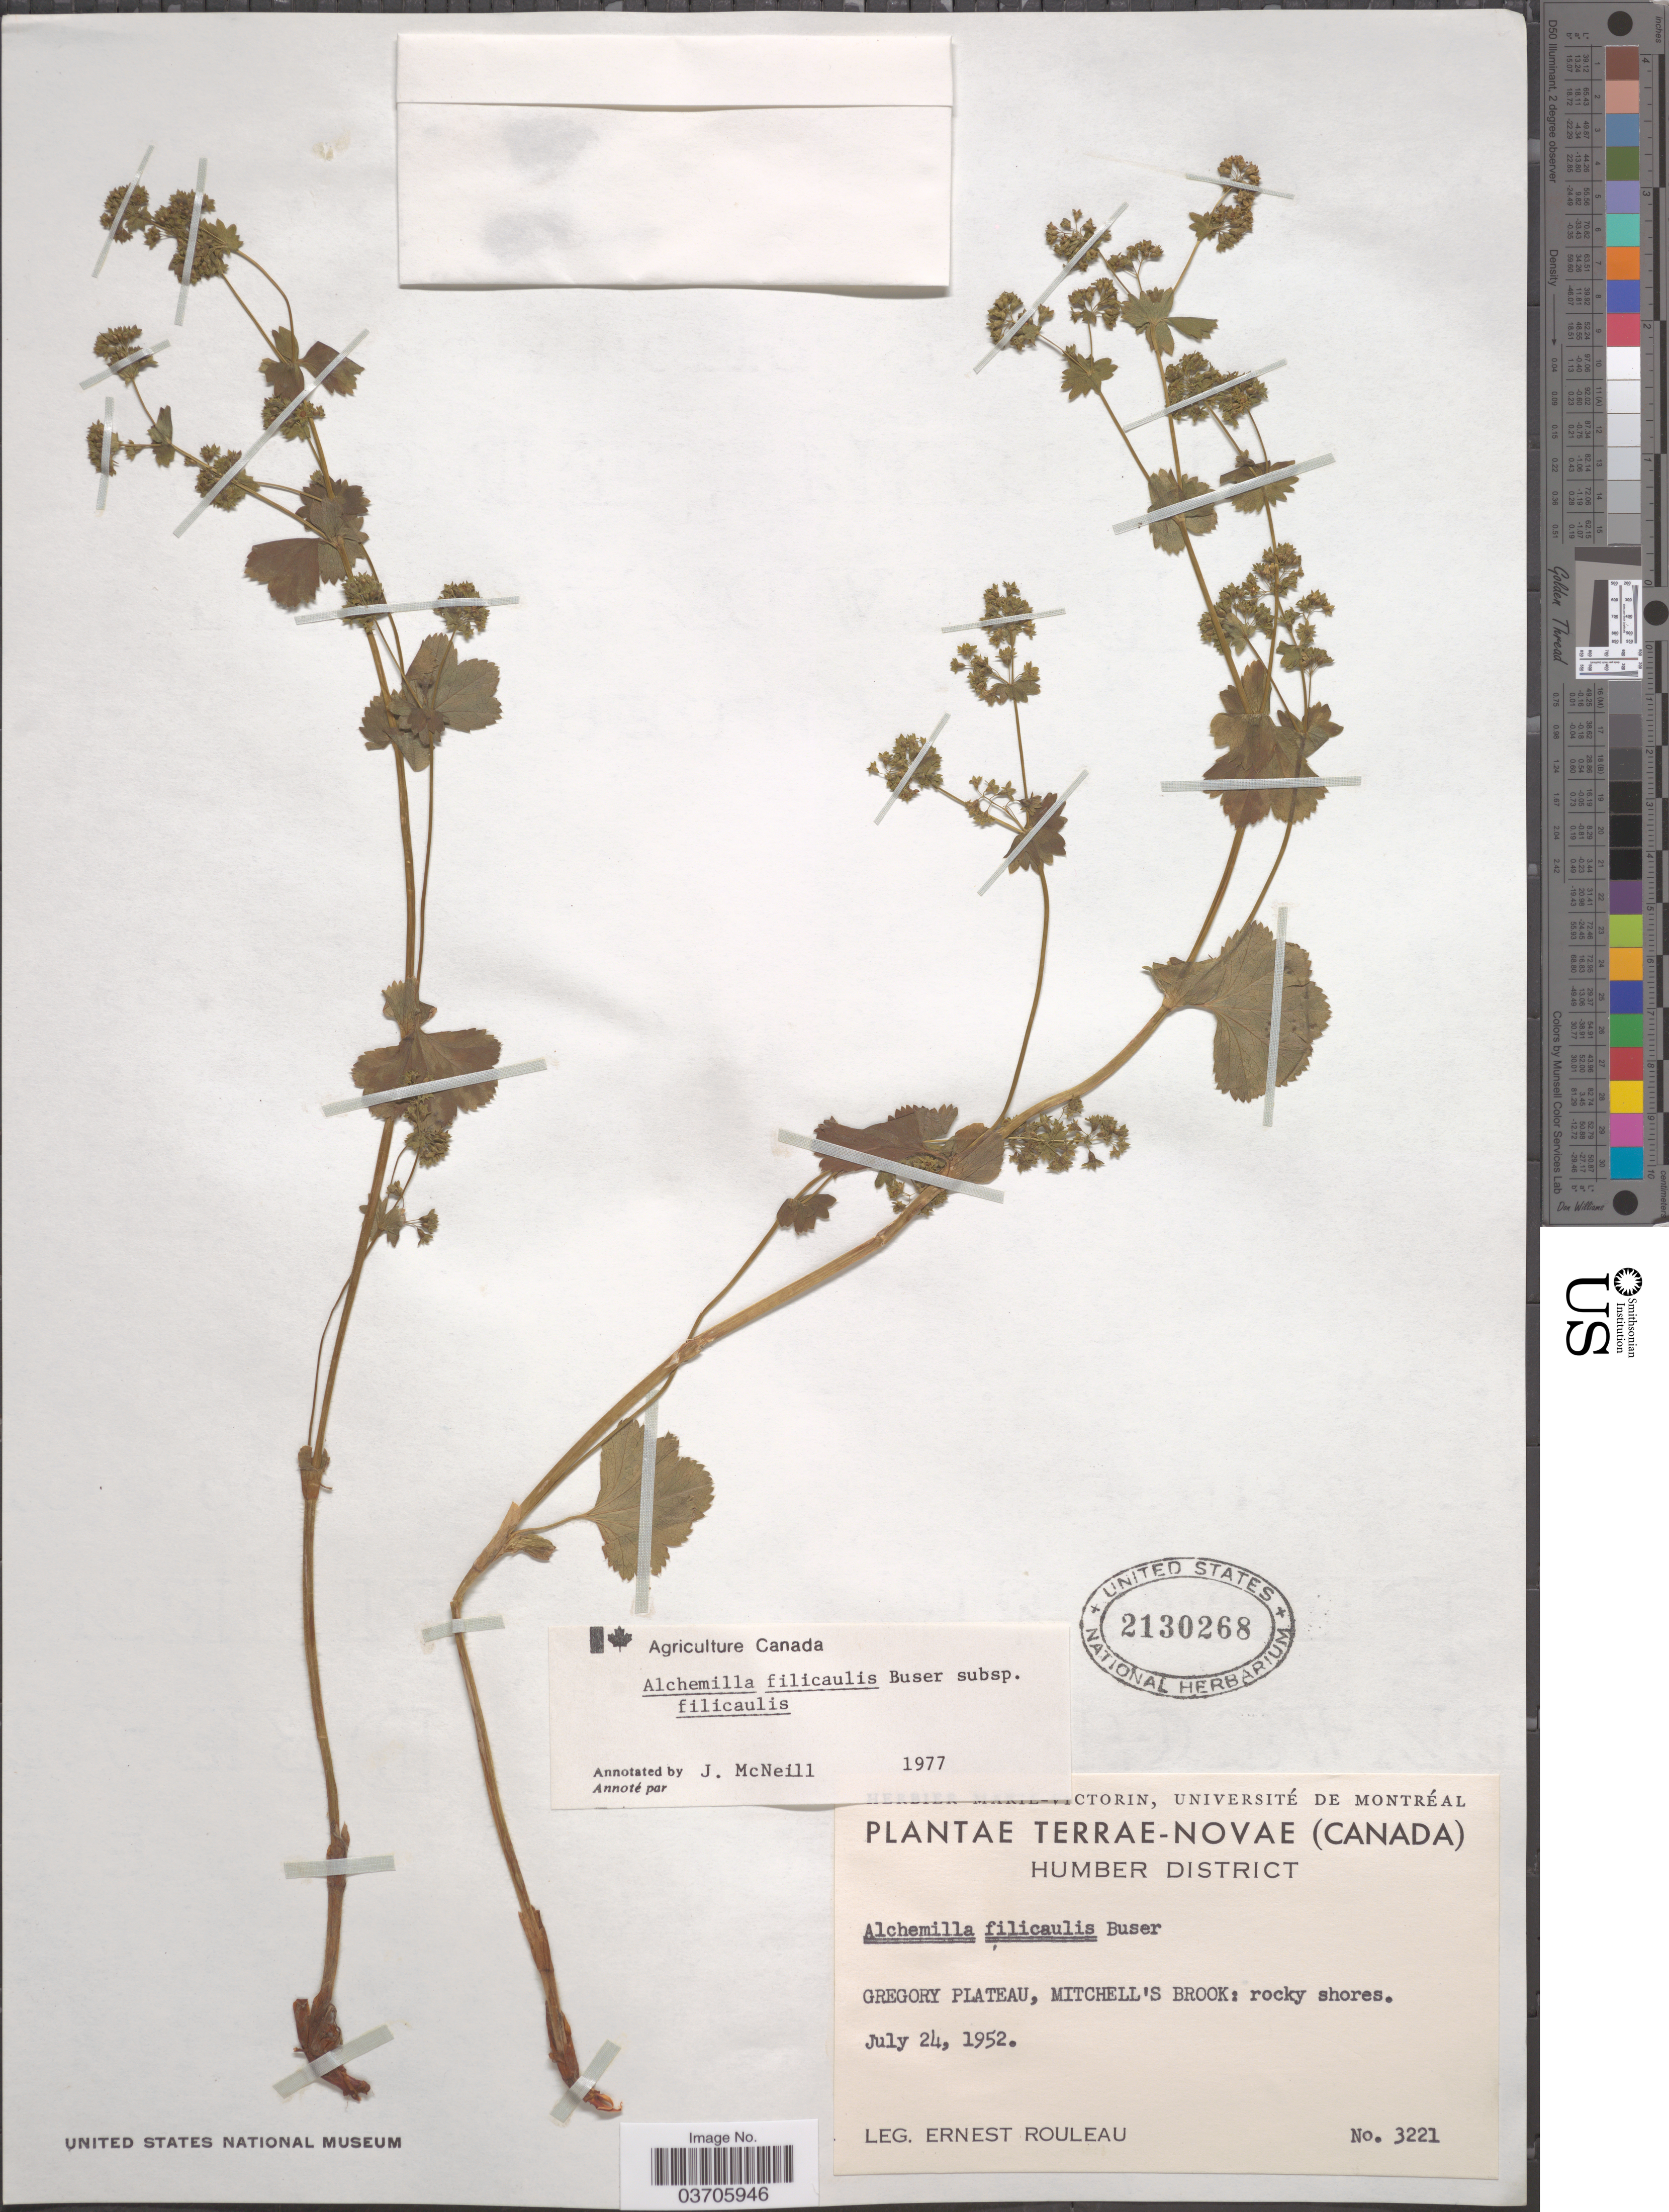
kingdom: Plantae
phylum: Tracheophyta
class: Magnoliopsida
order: Rosales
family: Rosaceae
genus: Alchemilla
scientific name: Alchemilla filicaulis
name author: Buser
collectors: E. Rouleau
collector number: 3221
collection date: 1952-07-24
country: Canada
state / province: Newfoundland and Labrador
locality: Terrae-Novae. Humber District. Gregory Plateau, Mitchell's Brook.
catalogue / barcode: US 2130268